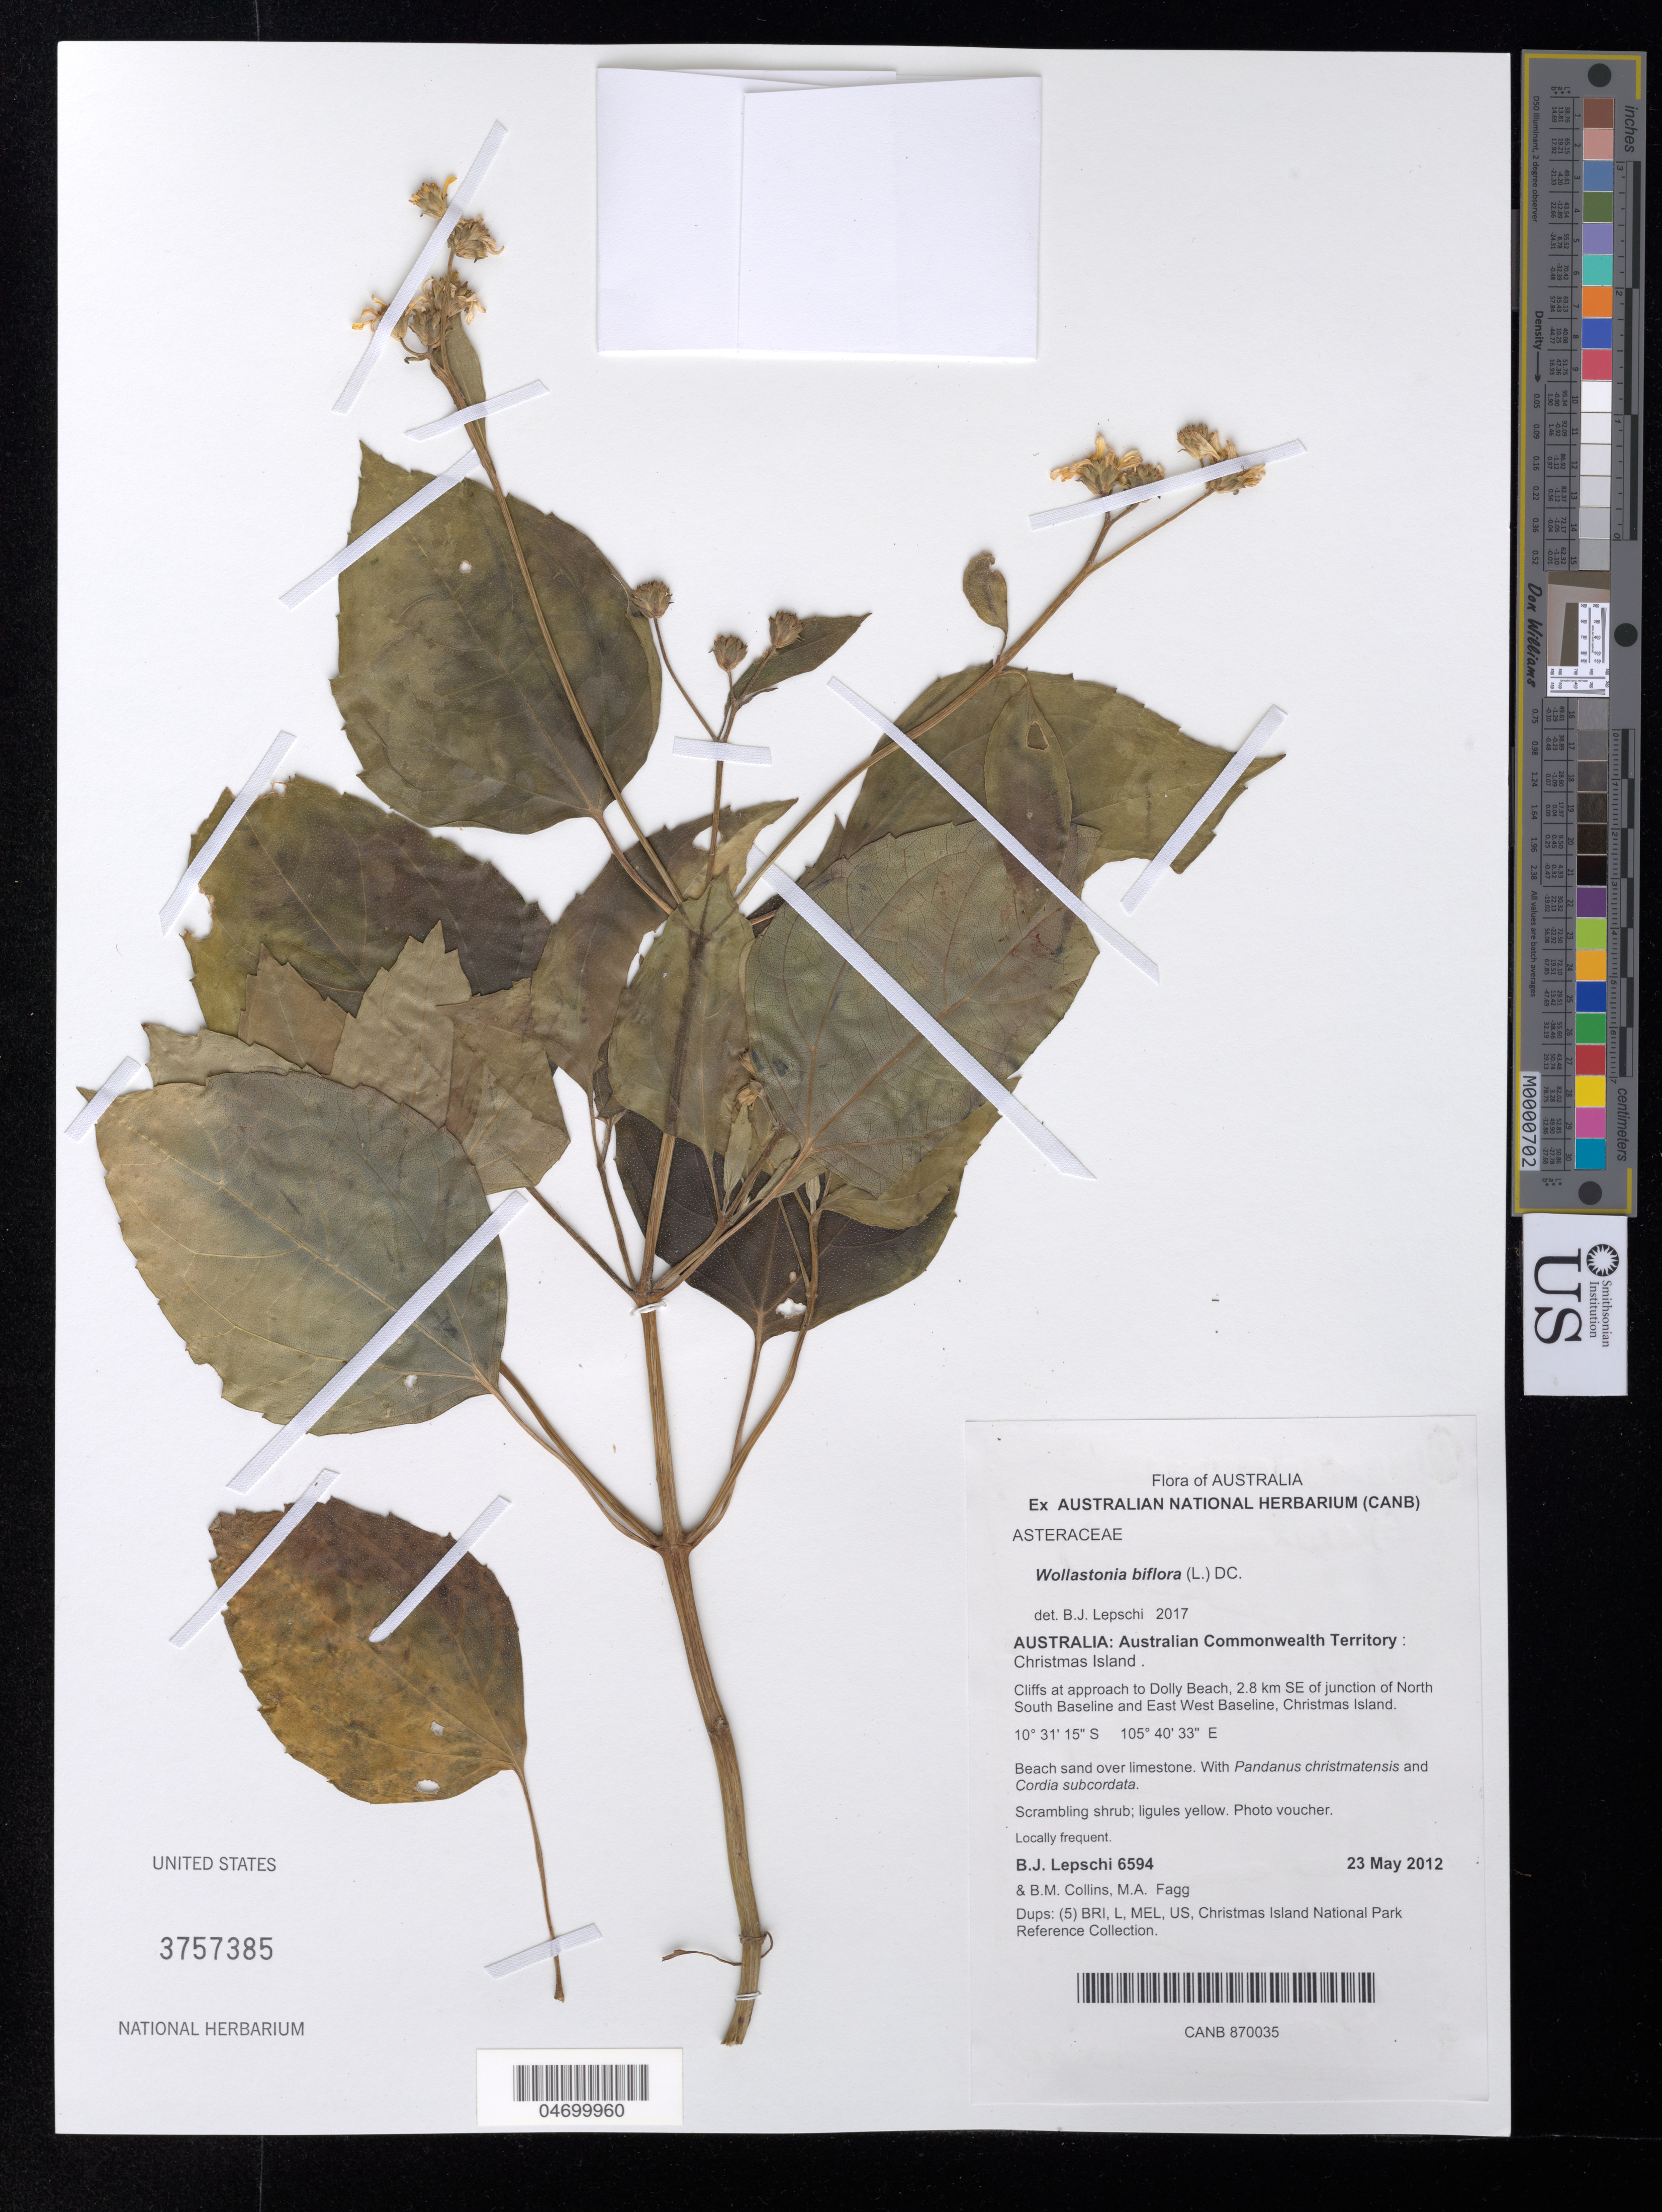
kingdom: Plantae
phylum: Tracheophyta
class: Magnoliopsida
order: Asterales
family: Asteraceae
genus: Wollastonia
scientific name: Wollastonia biflora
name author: (L.) DC.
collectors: B. Lepschi, B. Collins & M. Fagg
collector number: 6594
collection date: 2012-05-23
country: Australia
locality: Australian Commonwealth Territory: Christmas Island. Cliffs at approach to Dolly Beach, 2.8 km SE of junction of North South Baseline and East West Baseline, Christmas Island.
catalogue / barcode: US 3757385